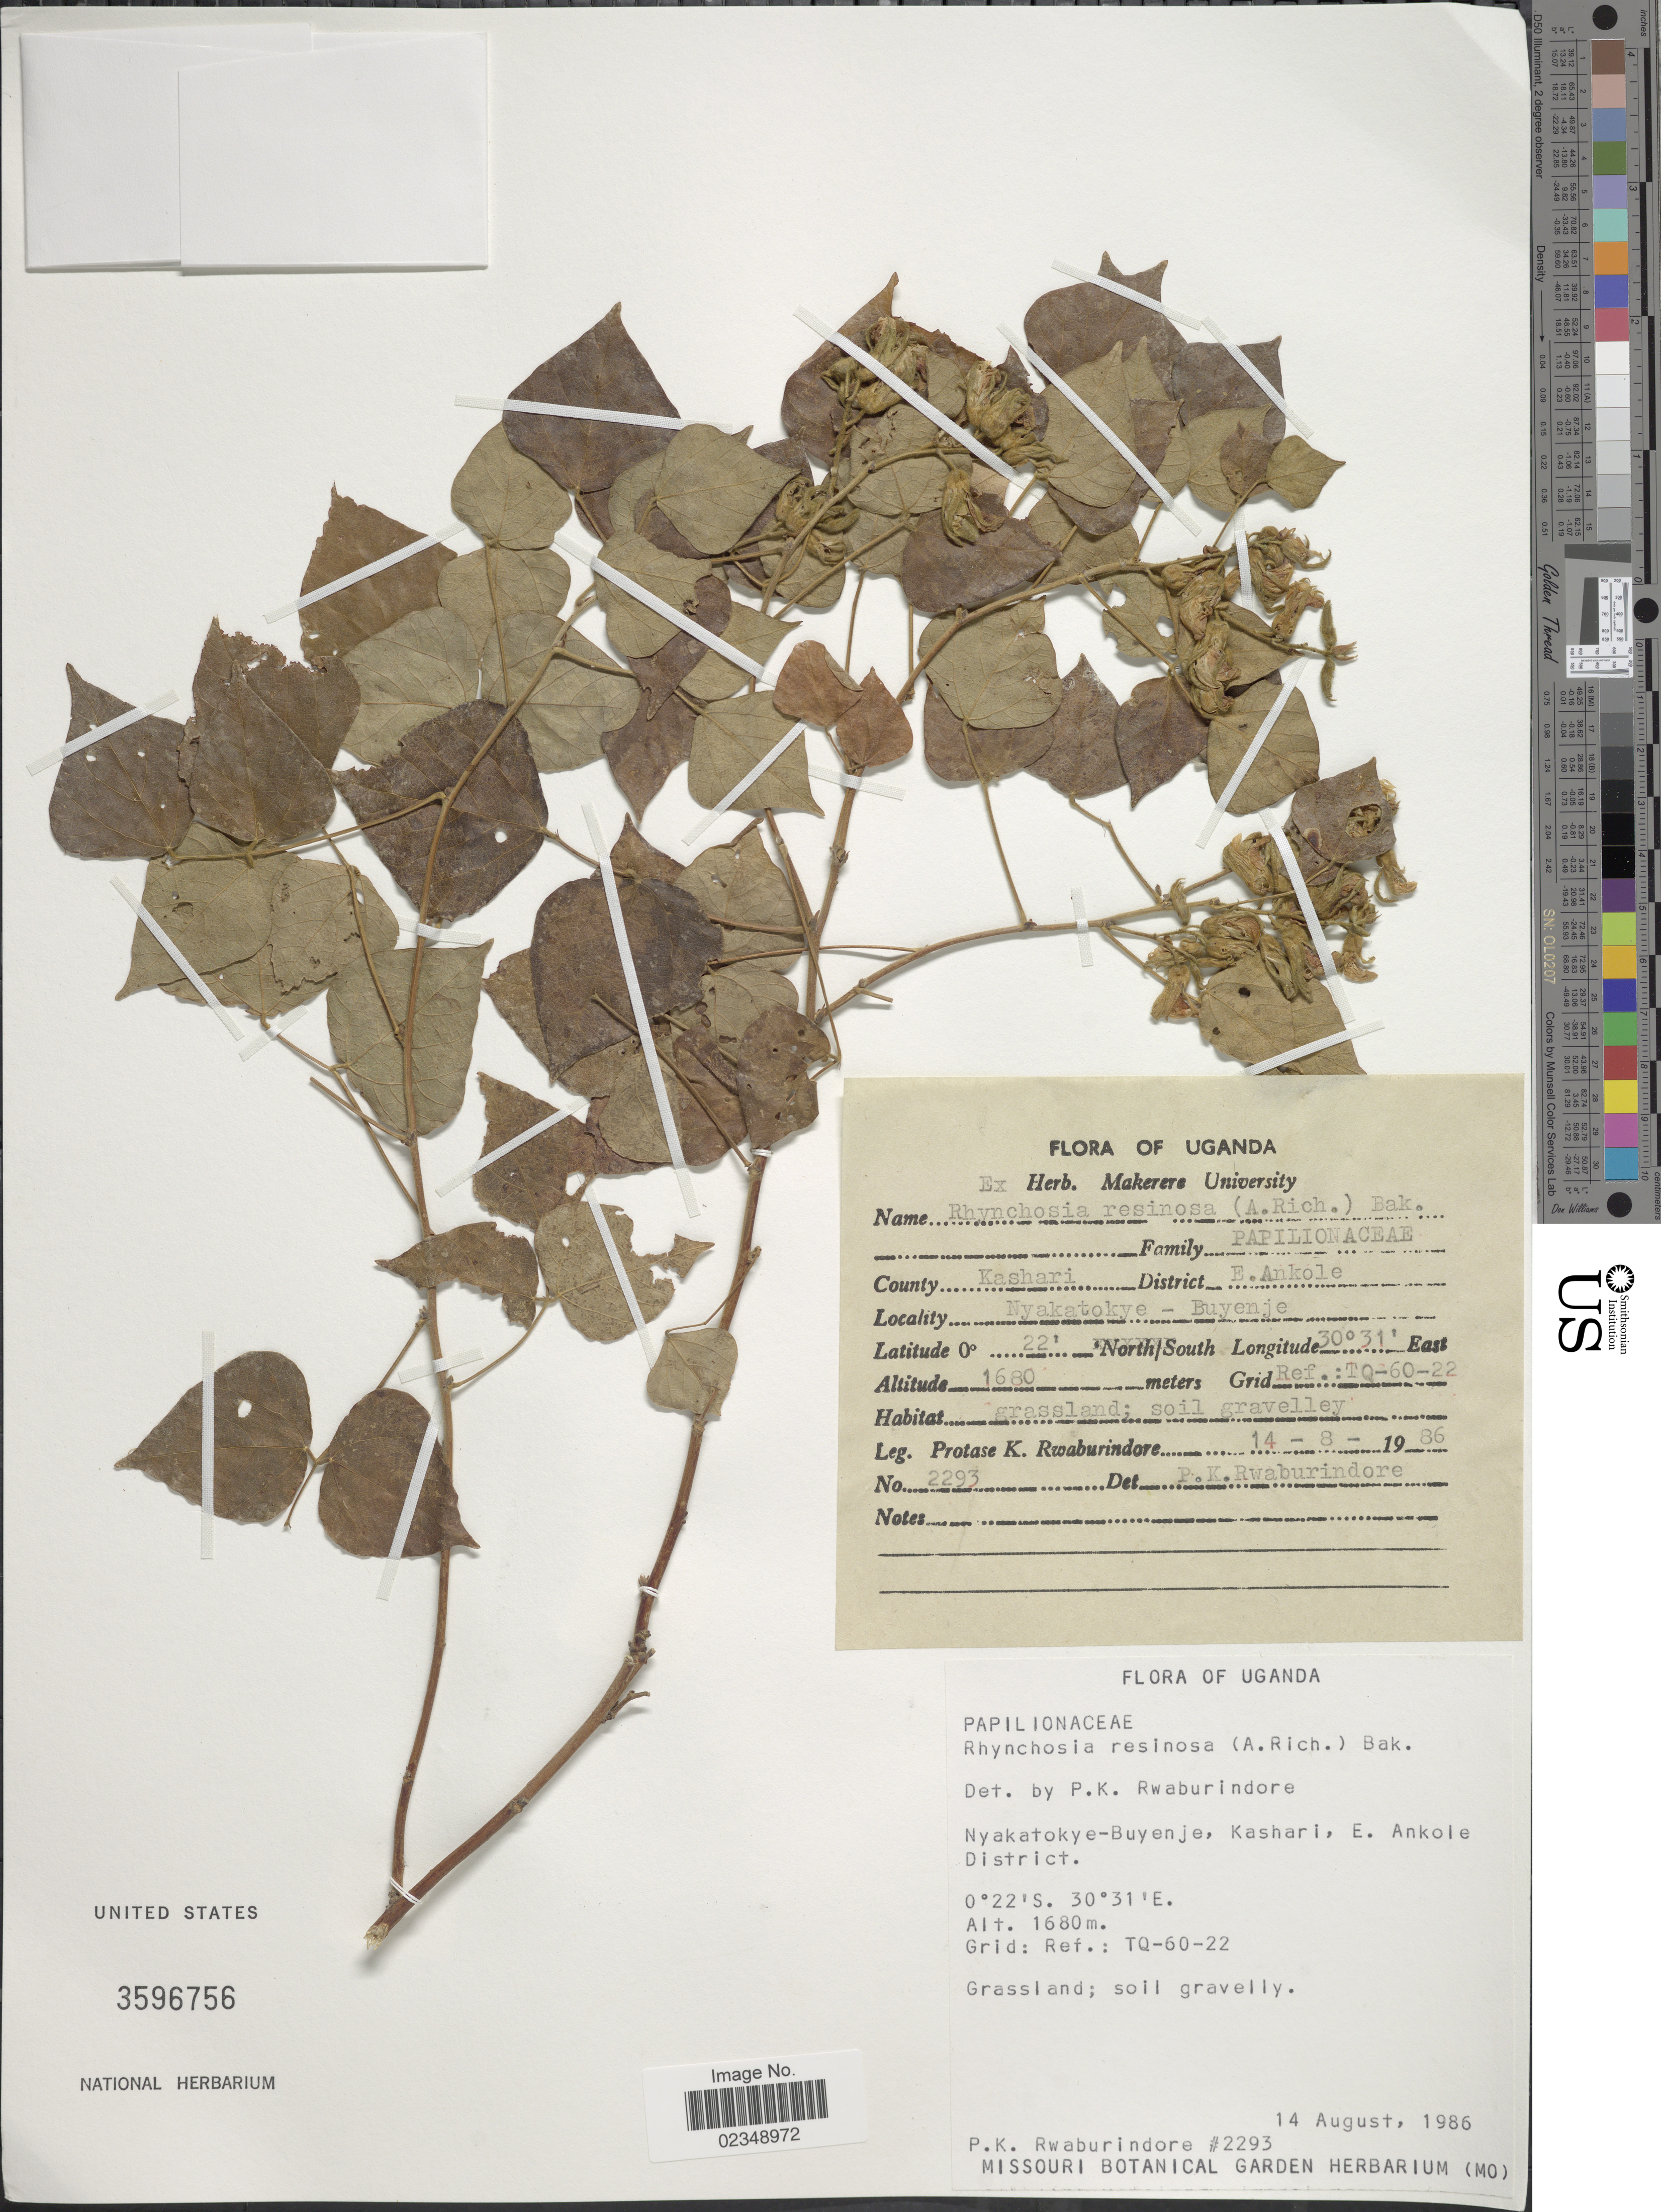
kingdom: Plantae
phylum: Tracheophyta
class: Magnoliopsida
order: Fabales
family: Fabaceae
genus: Rhynchosia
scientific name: Rhynchosia resinosa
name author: (Hochst. ex A. Rich.) Baker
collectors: P. Rwaburindore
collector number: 2293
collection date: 1986-08-14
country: Uganda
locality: Nyakatokye-Buyenje, Kashari, E. Ankole District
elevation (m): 1680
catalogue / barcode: US 3596756